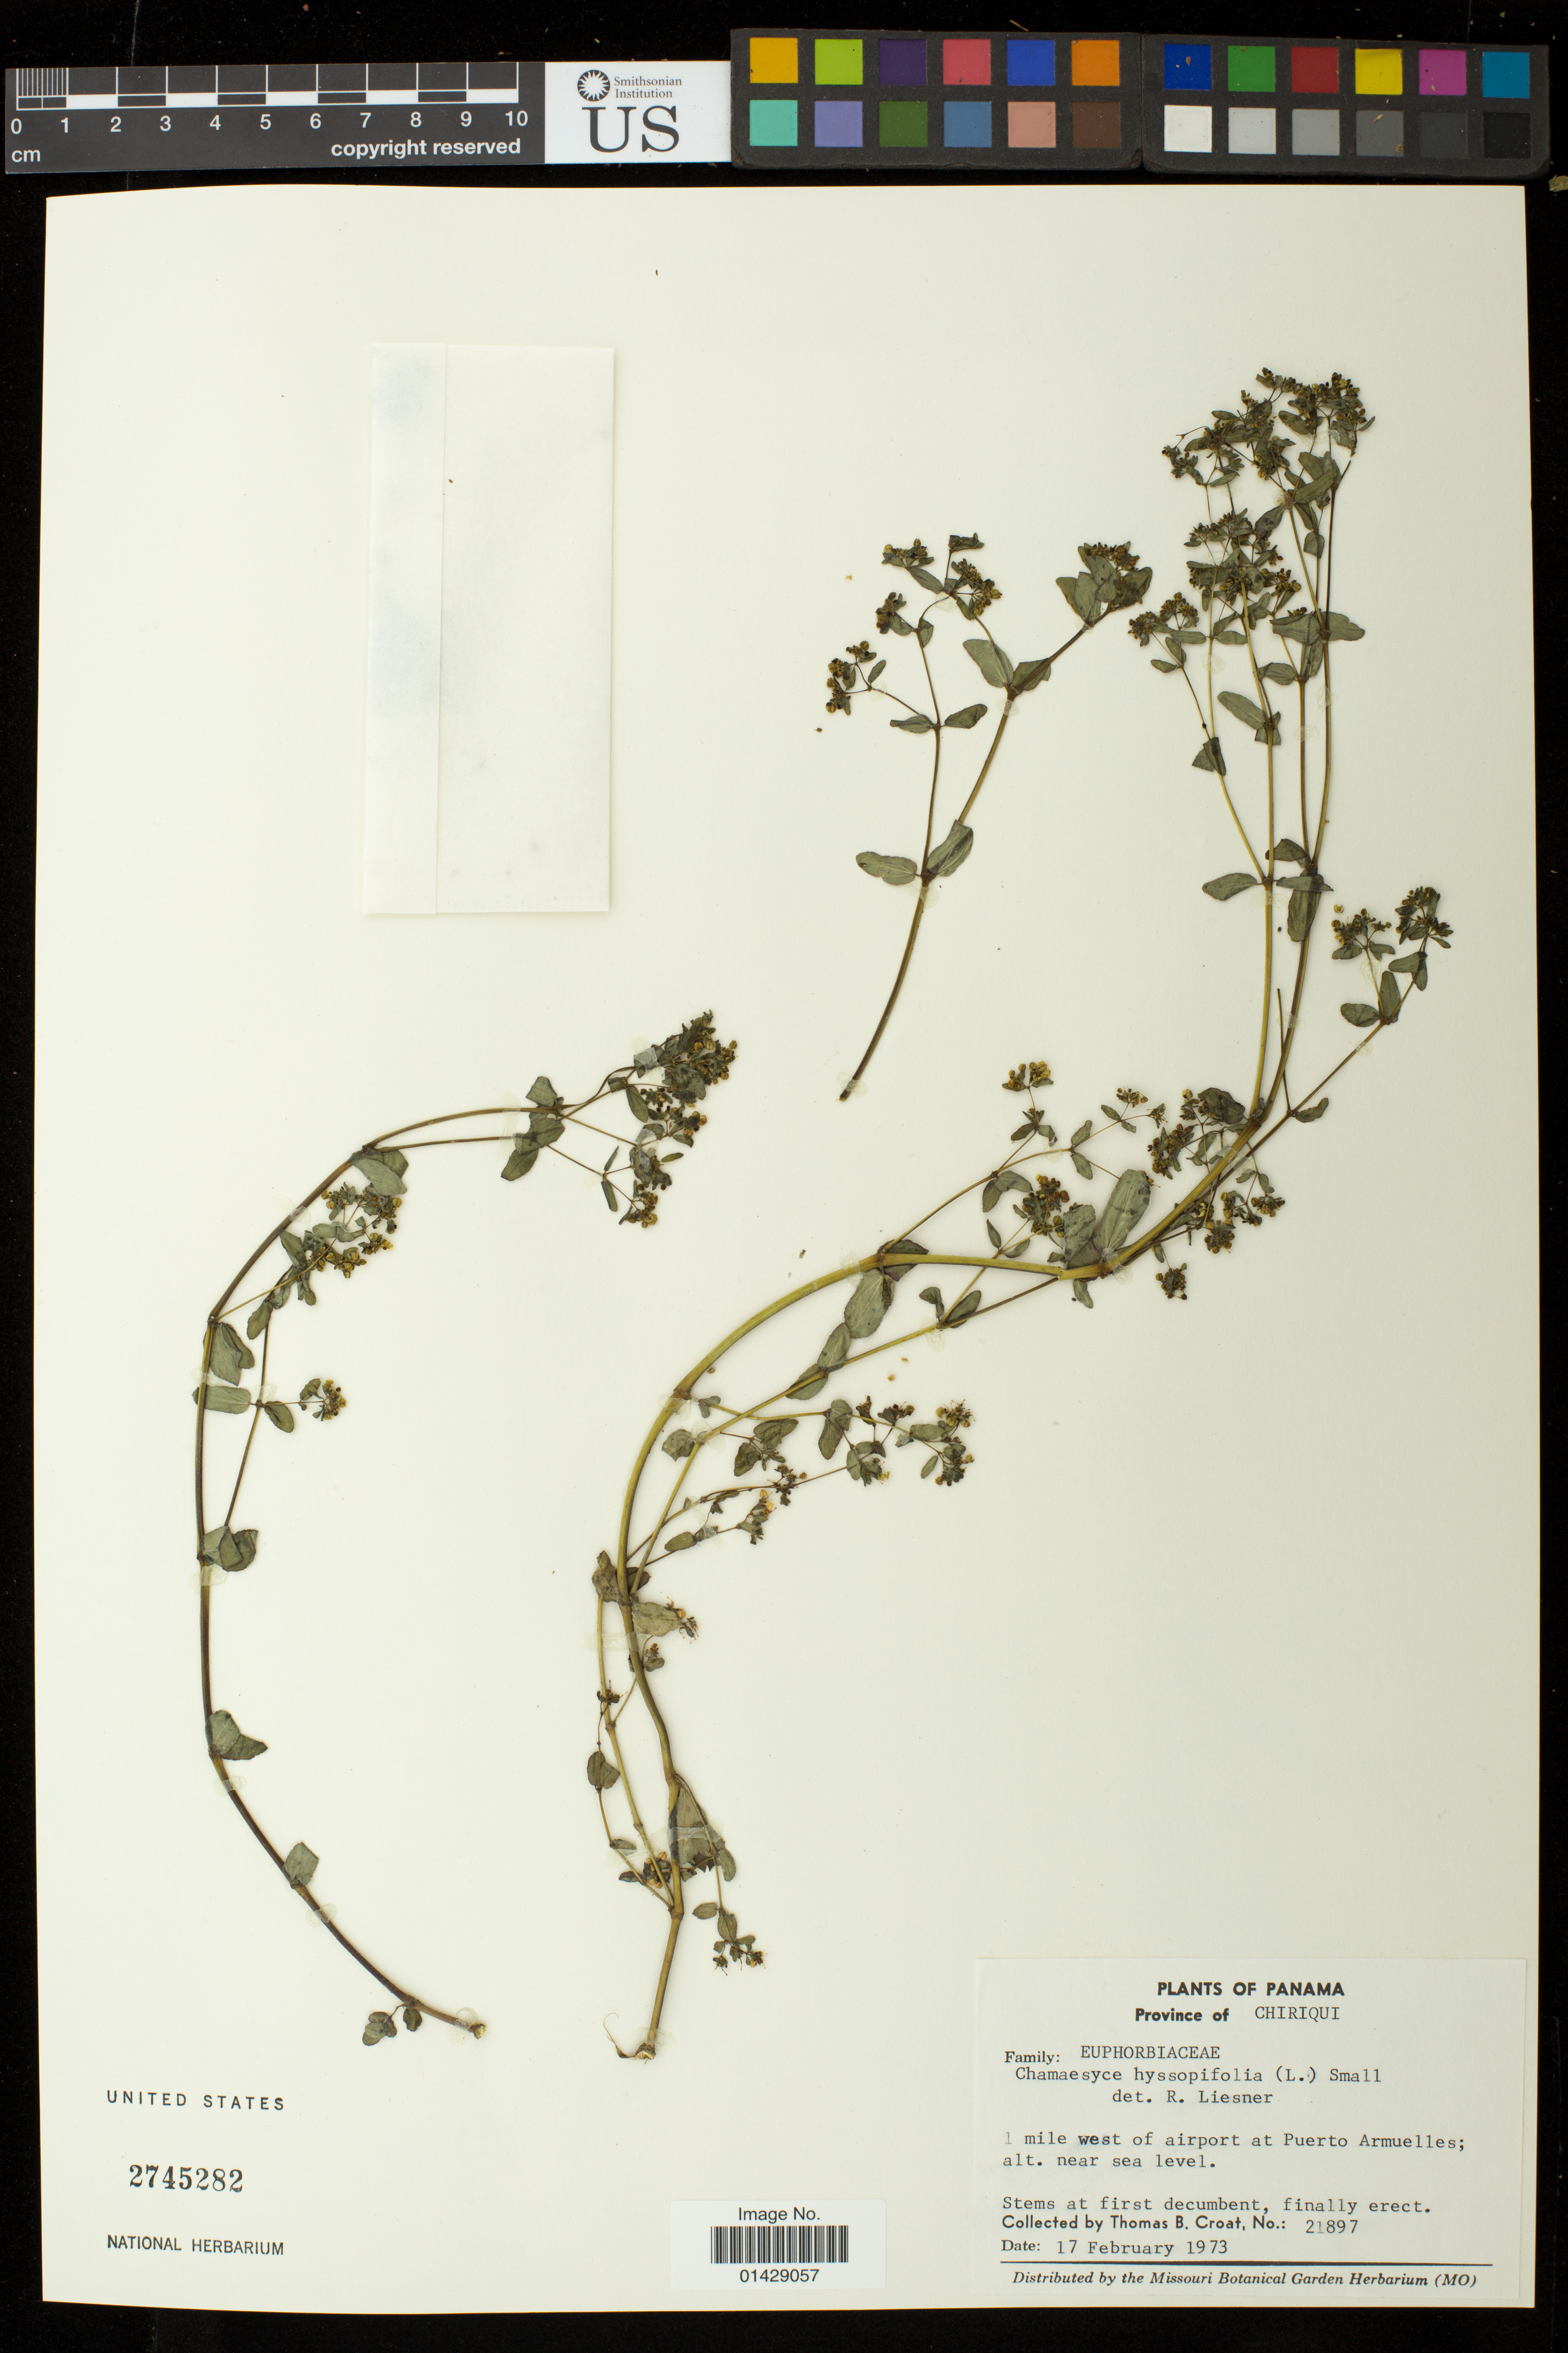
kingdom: Plantae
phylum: Tracheophyta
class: Magnoliopsida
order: Malpighiales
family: Euphorbiaceae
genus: Euphorbia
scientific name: Euphorbia hyssopifolia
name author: L.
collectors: T. B. Croat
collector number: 21897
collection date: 1973-02-17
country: Panama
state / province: Chiriqui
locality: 1 mile west of airport at Puerto Armuelles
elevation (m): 0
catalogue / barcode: US 2745282